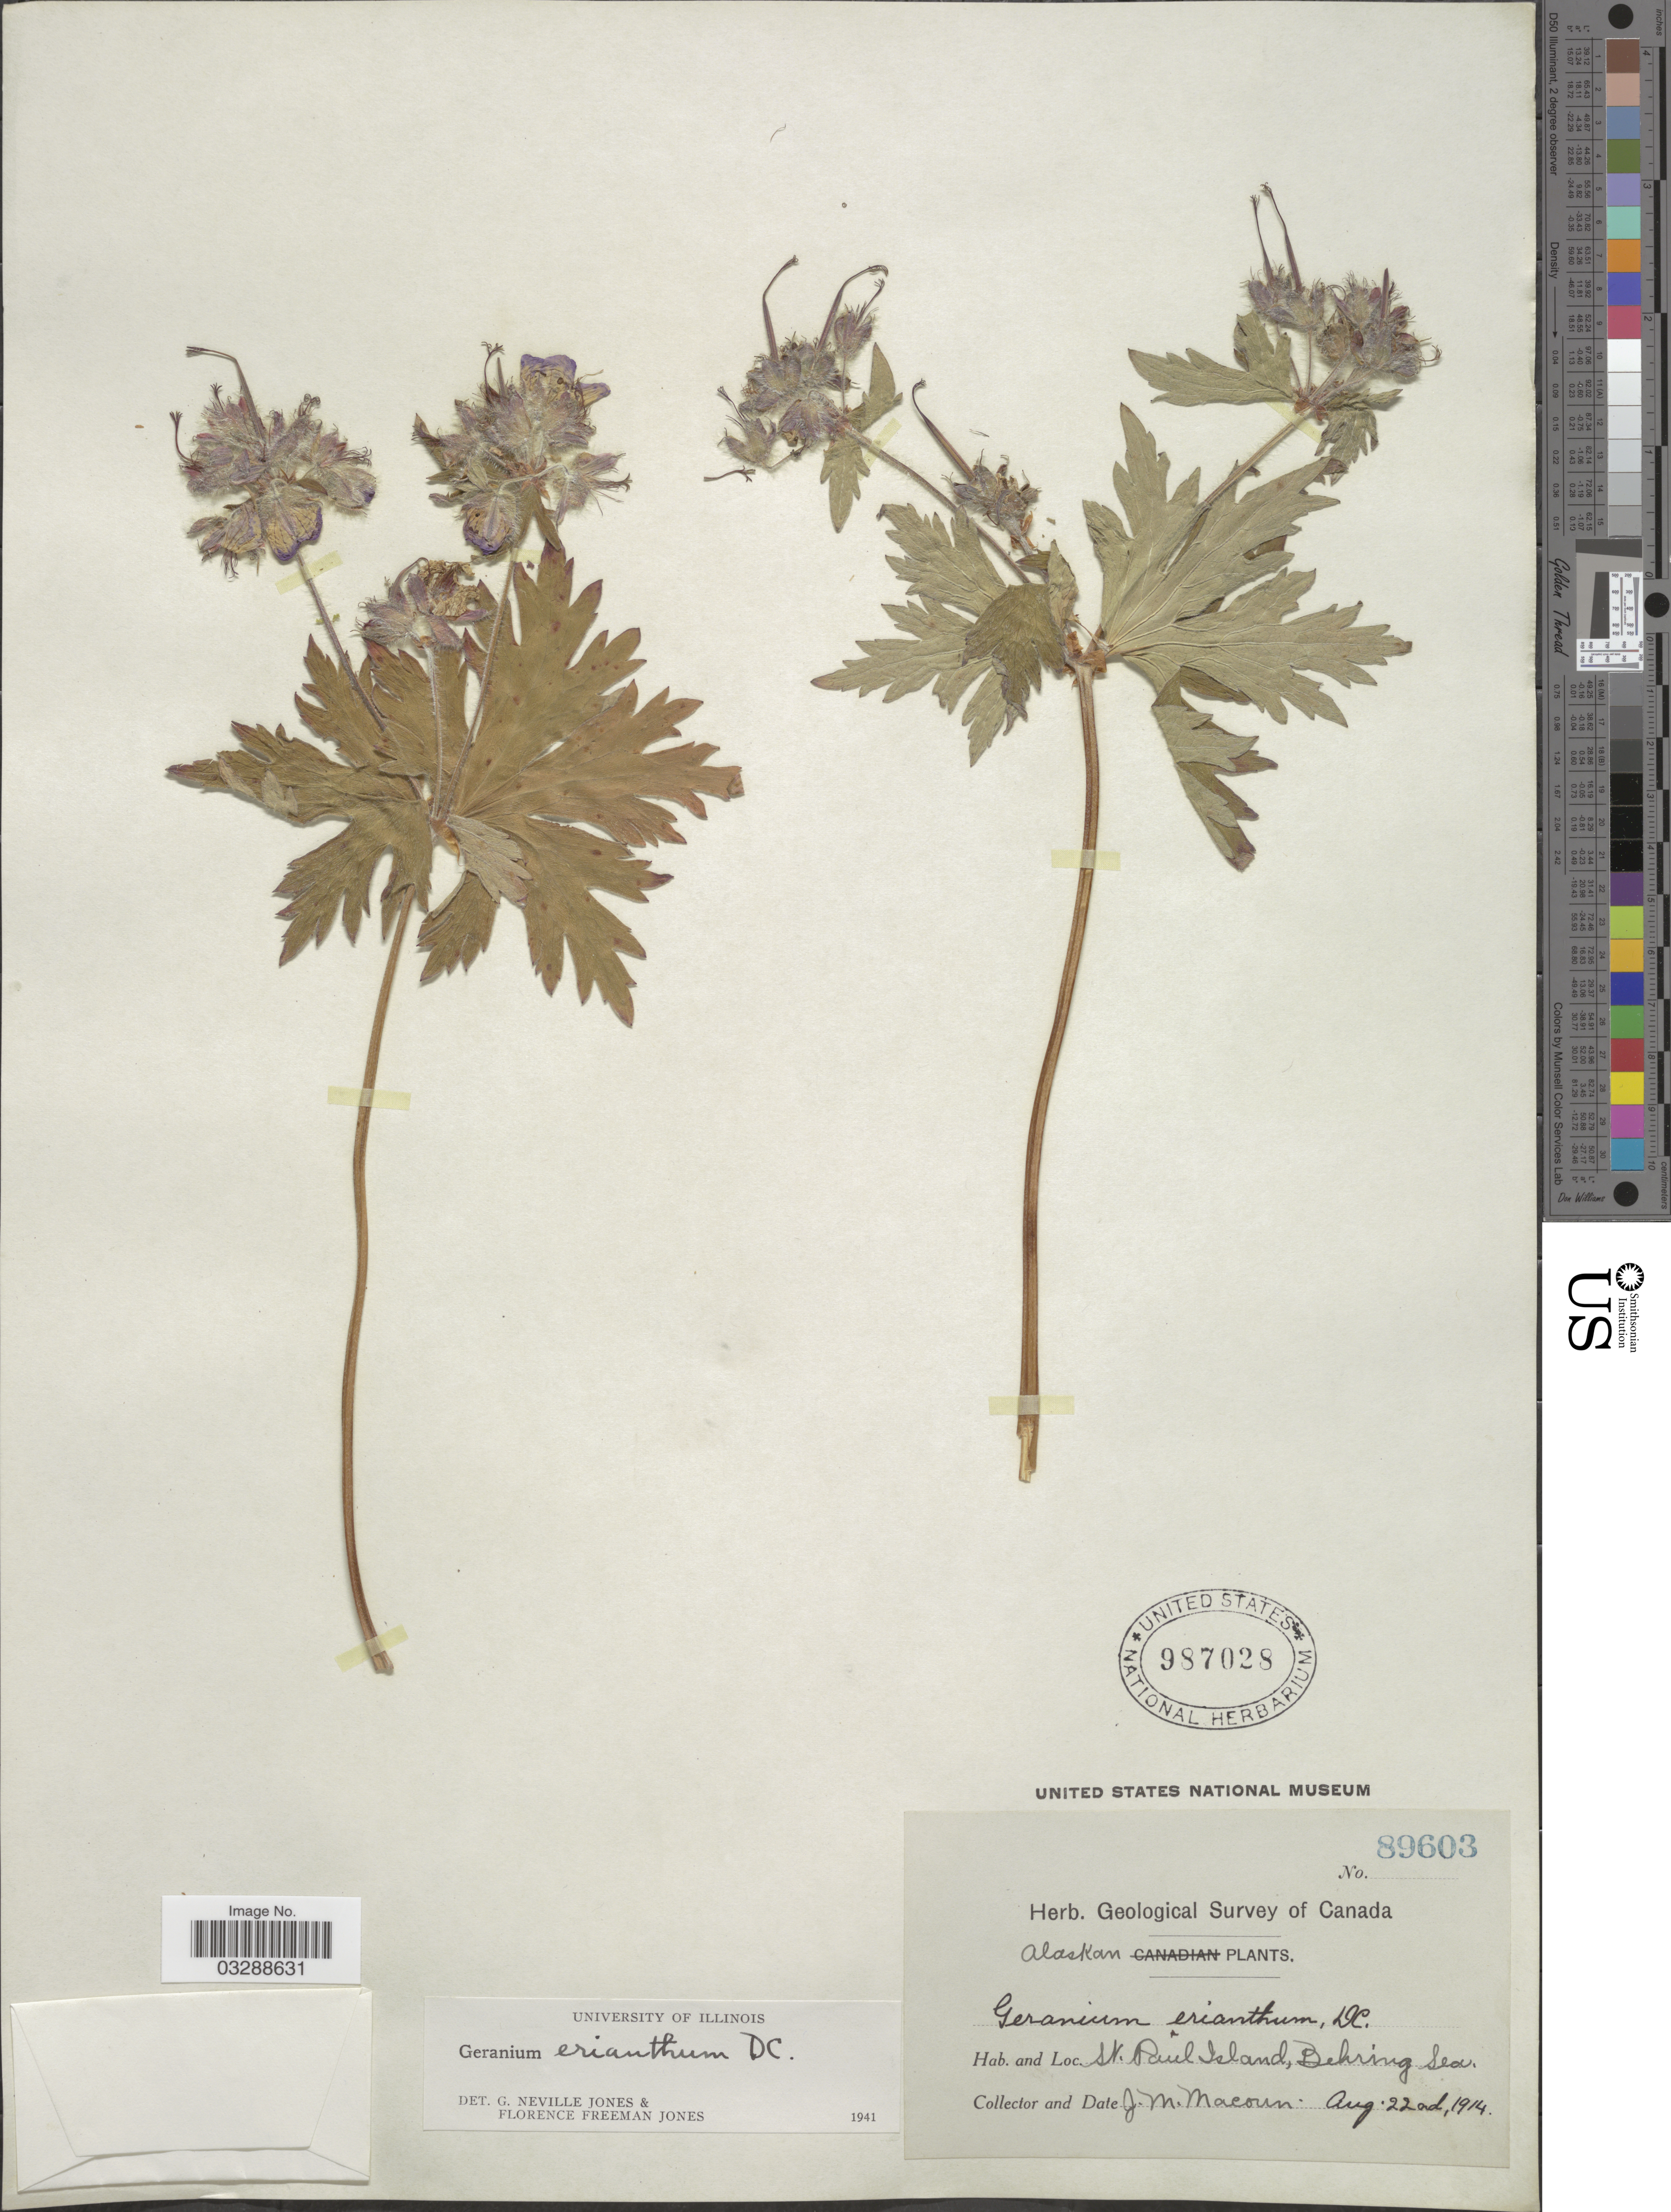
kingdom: Plantae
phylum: Tracheophyta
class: Magnoliopsida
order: Geraniales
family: Geraniaceae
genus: Geranium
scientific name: Geranium erianthum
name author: DC.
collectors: J. M. Macoun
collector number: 89603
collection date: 1914-08-22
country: United States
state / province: Alaska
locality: St. Paul Island, Behring Sea.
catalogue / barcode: US 987028